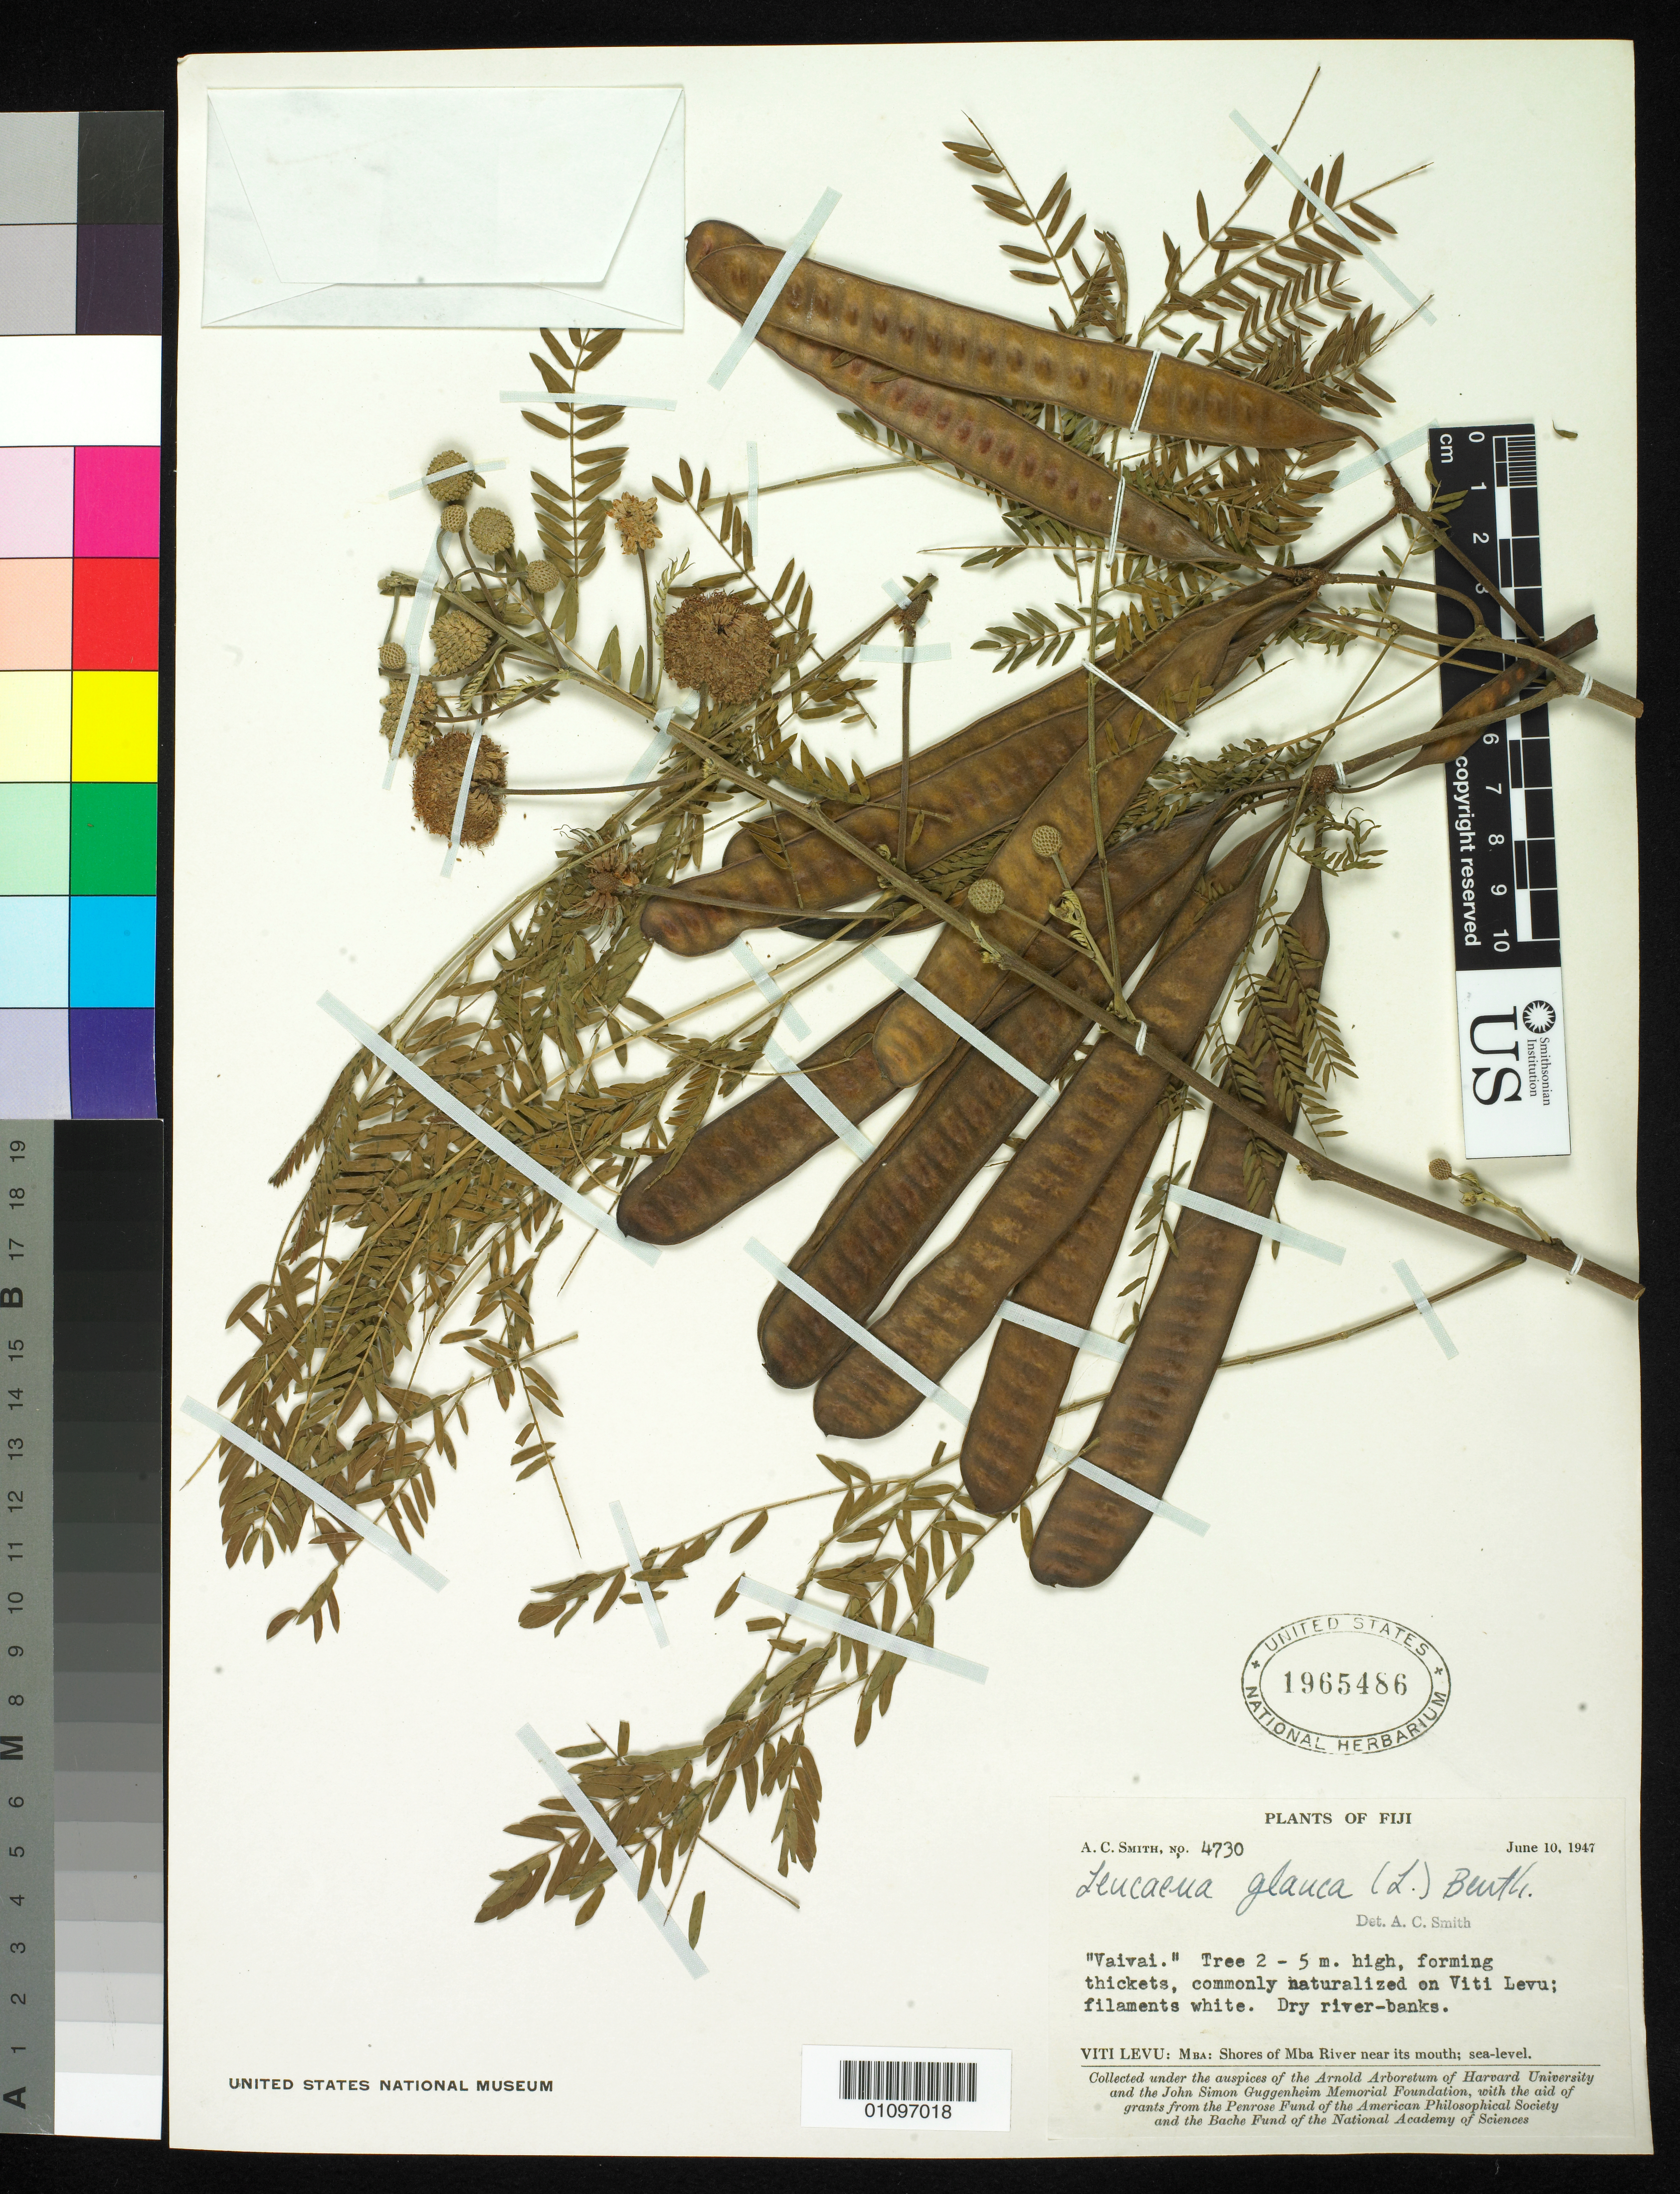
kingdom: Plantae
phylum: Tracheophyta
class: Magnoliopsida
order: Fabales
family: Fabaceae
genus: Leucaena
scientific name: Leucaena leucocephala subsp. leucocephala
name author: (Lam.) de Wit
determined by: Lorence, David H., (PTBG), National Tropical Botanical Garden (UNITED STATES)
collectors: A. C. Smith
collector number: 4730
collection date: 1947-06-10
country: Fiji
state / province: Mba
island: Viti Levu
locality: Shores of Mba River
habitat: Dry river-banks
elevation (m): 0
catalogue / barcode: US 1965486